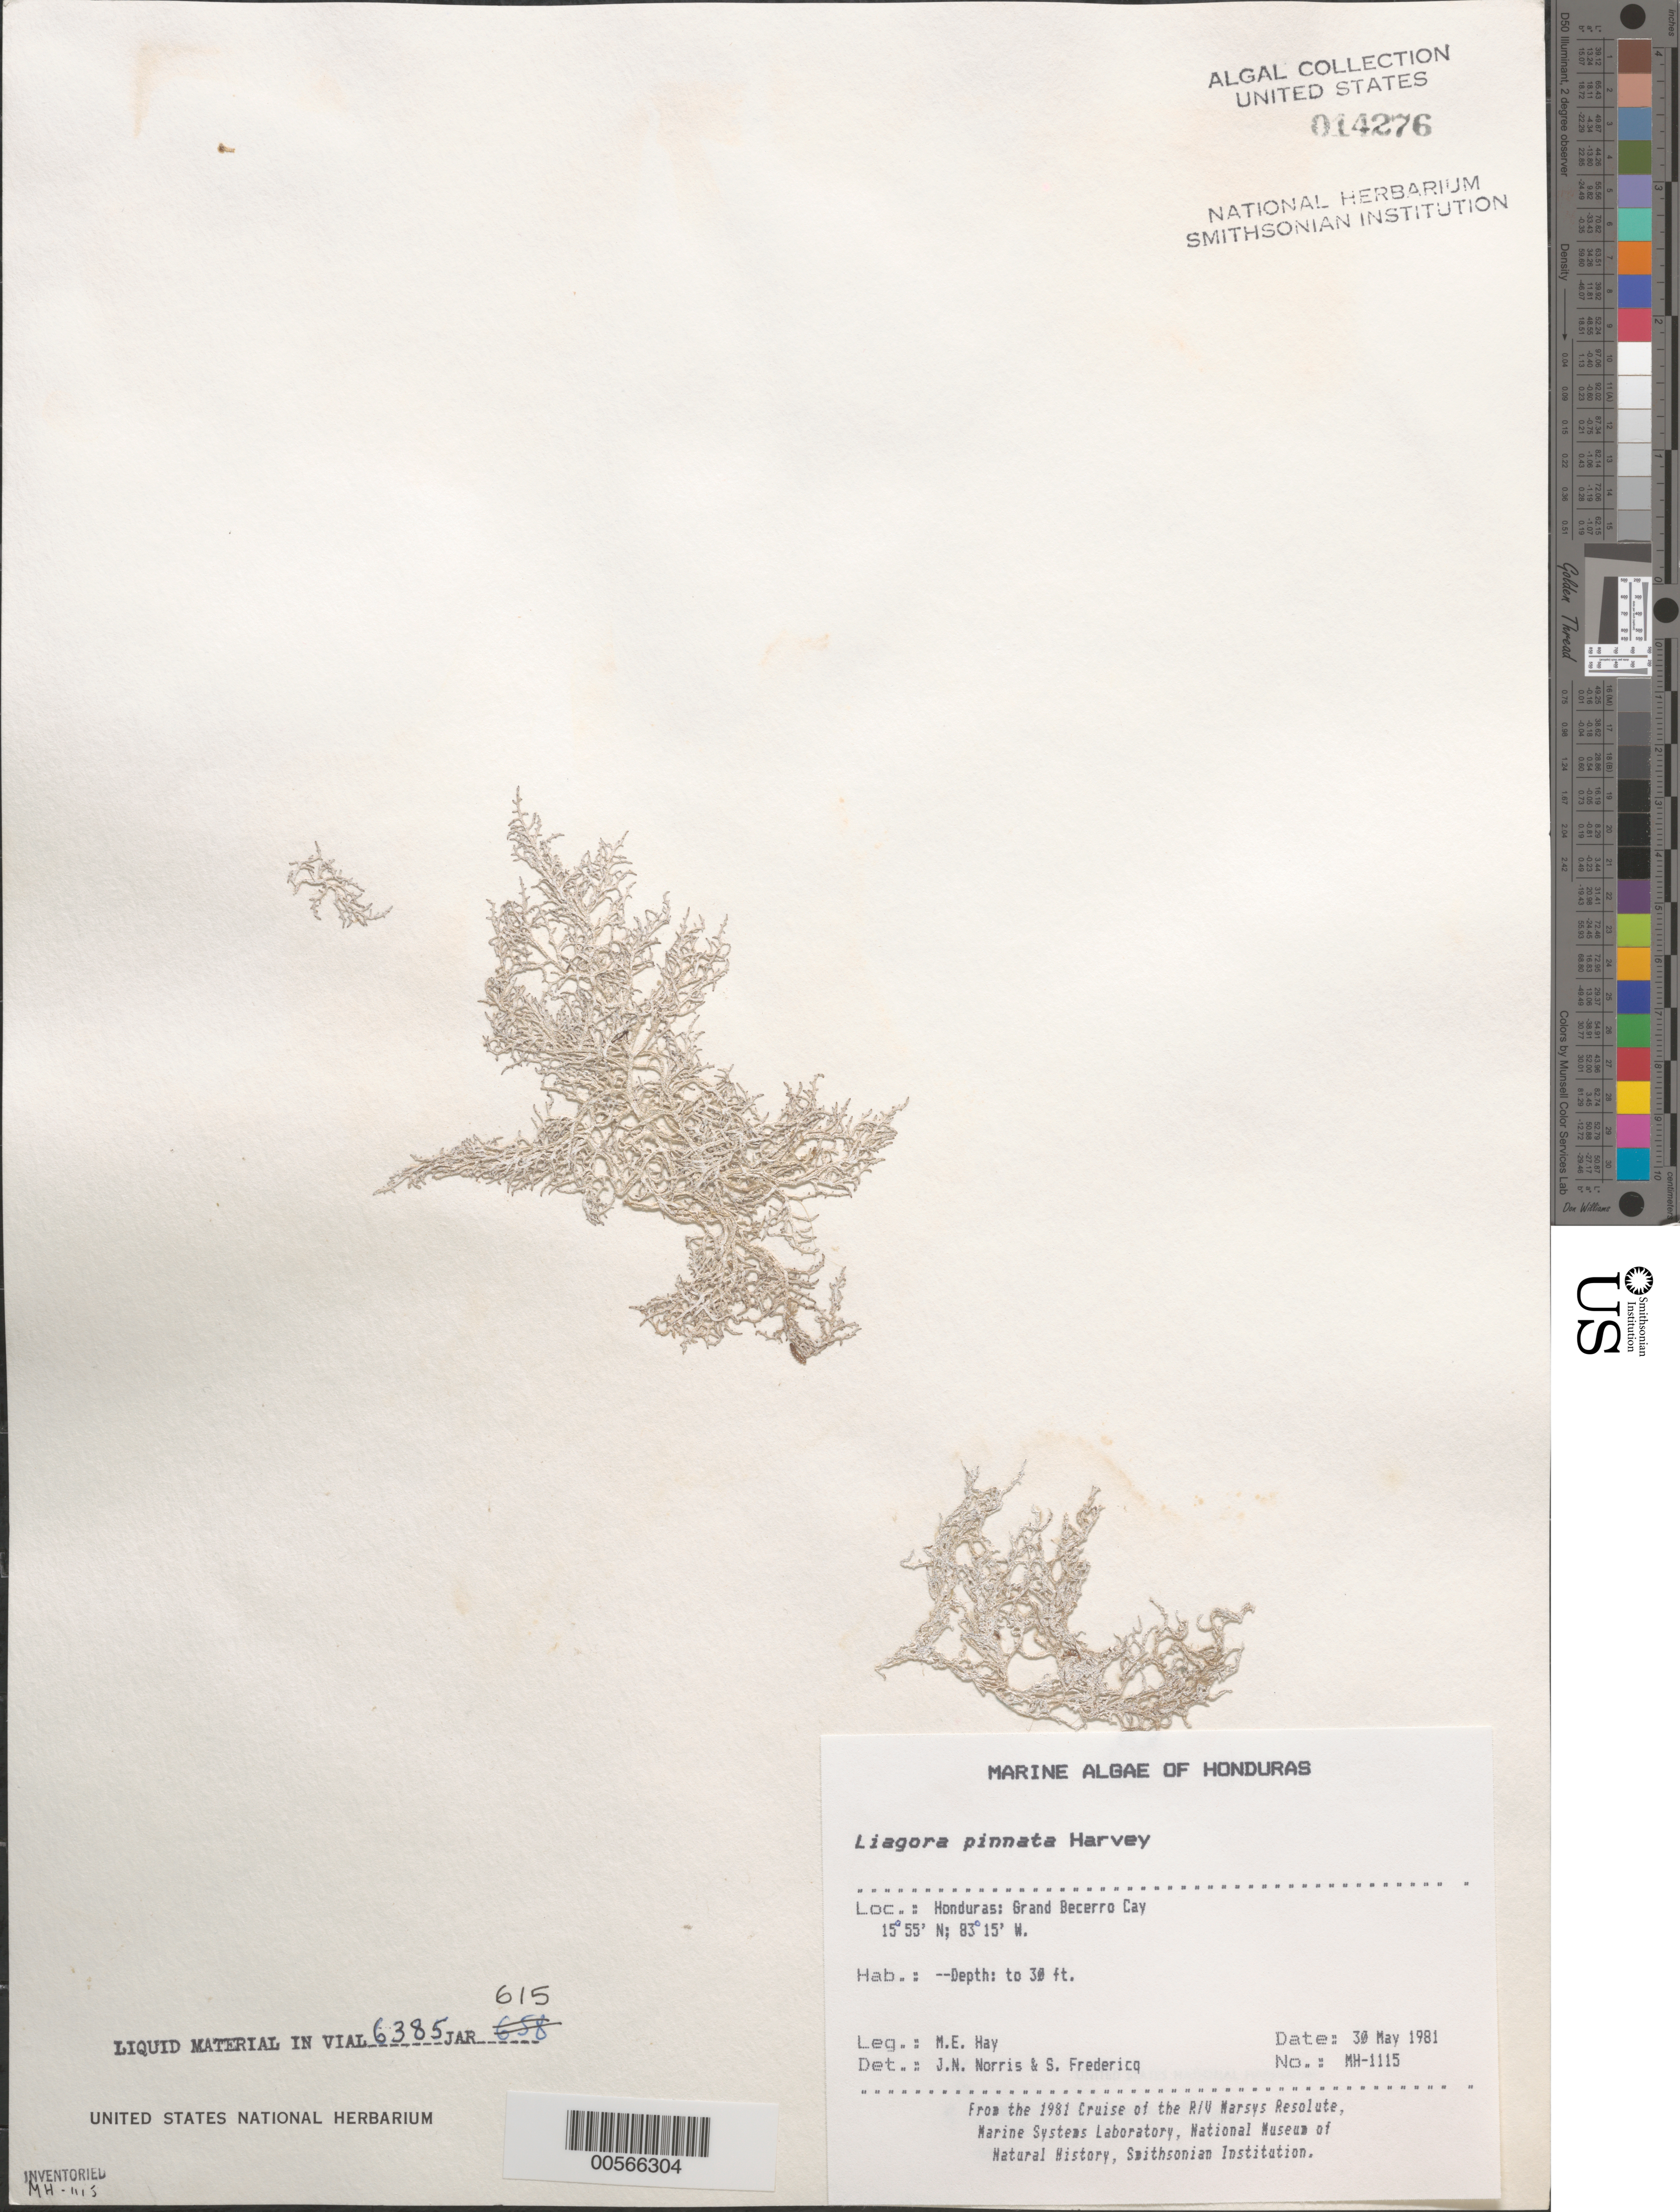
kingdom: Plantae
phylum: Rhodophyta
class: Florideophyceae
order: Nemaliales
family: Liagoraceae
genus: Liagora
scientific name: Liagora pinnata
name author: Harv.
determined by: Norris, J. N.; Fredericq, S.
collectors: M. E. Hay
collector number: MEH-1115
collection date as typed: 30 May 1981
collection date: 1981-05-30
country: Honduras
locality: Grand becerro cay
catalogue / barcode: US 14276